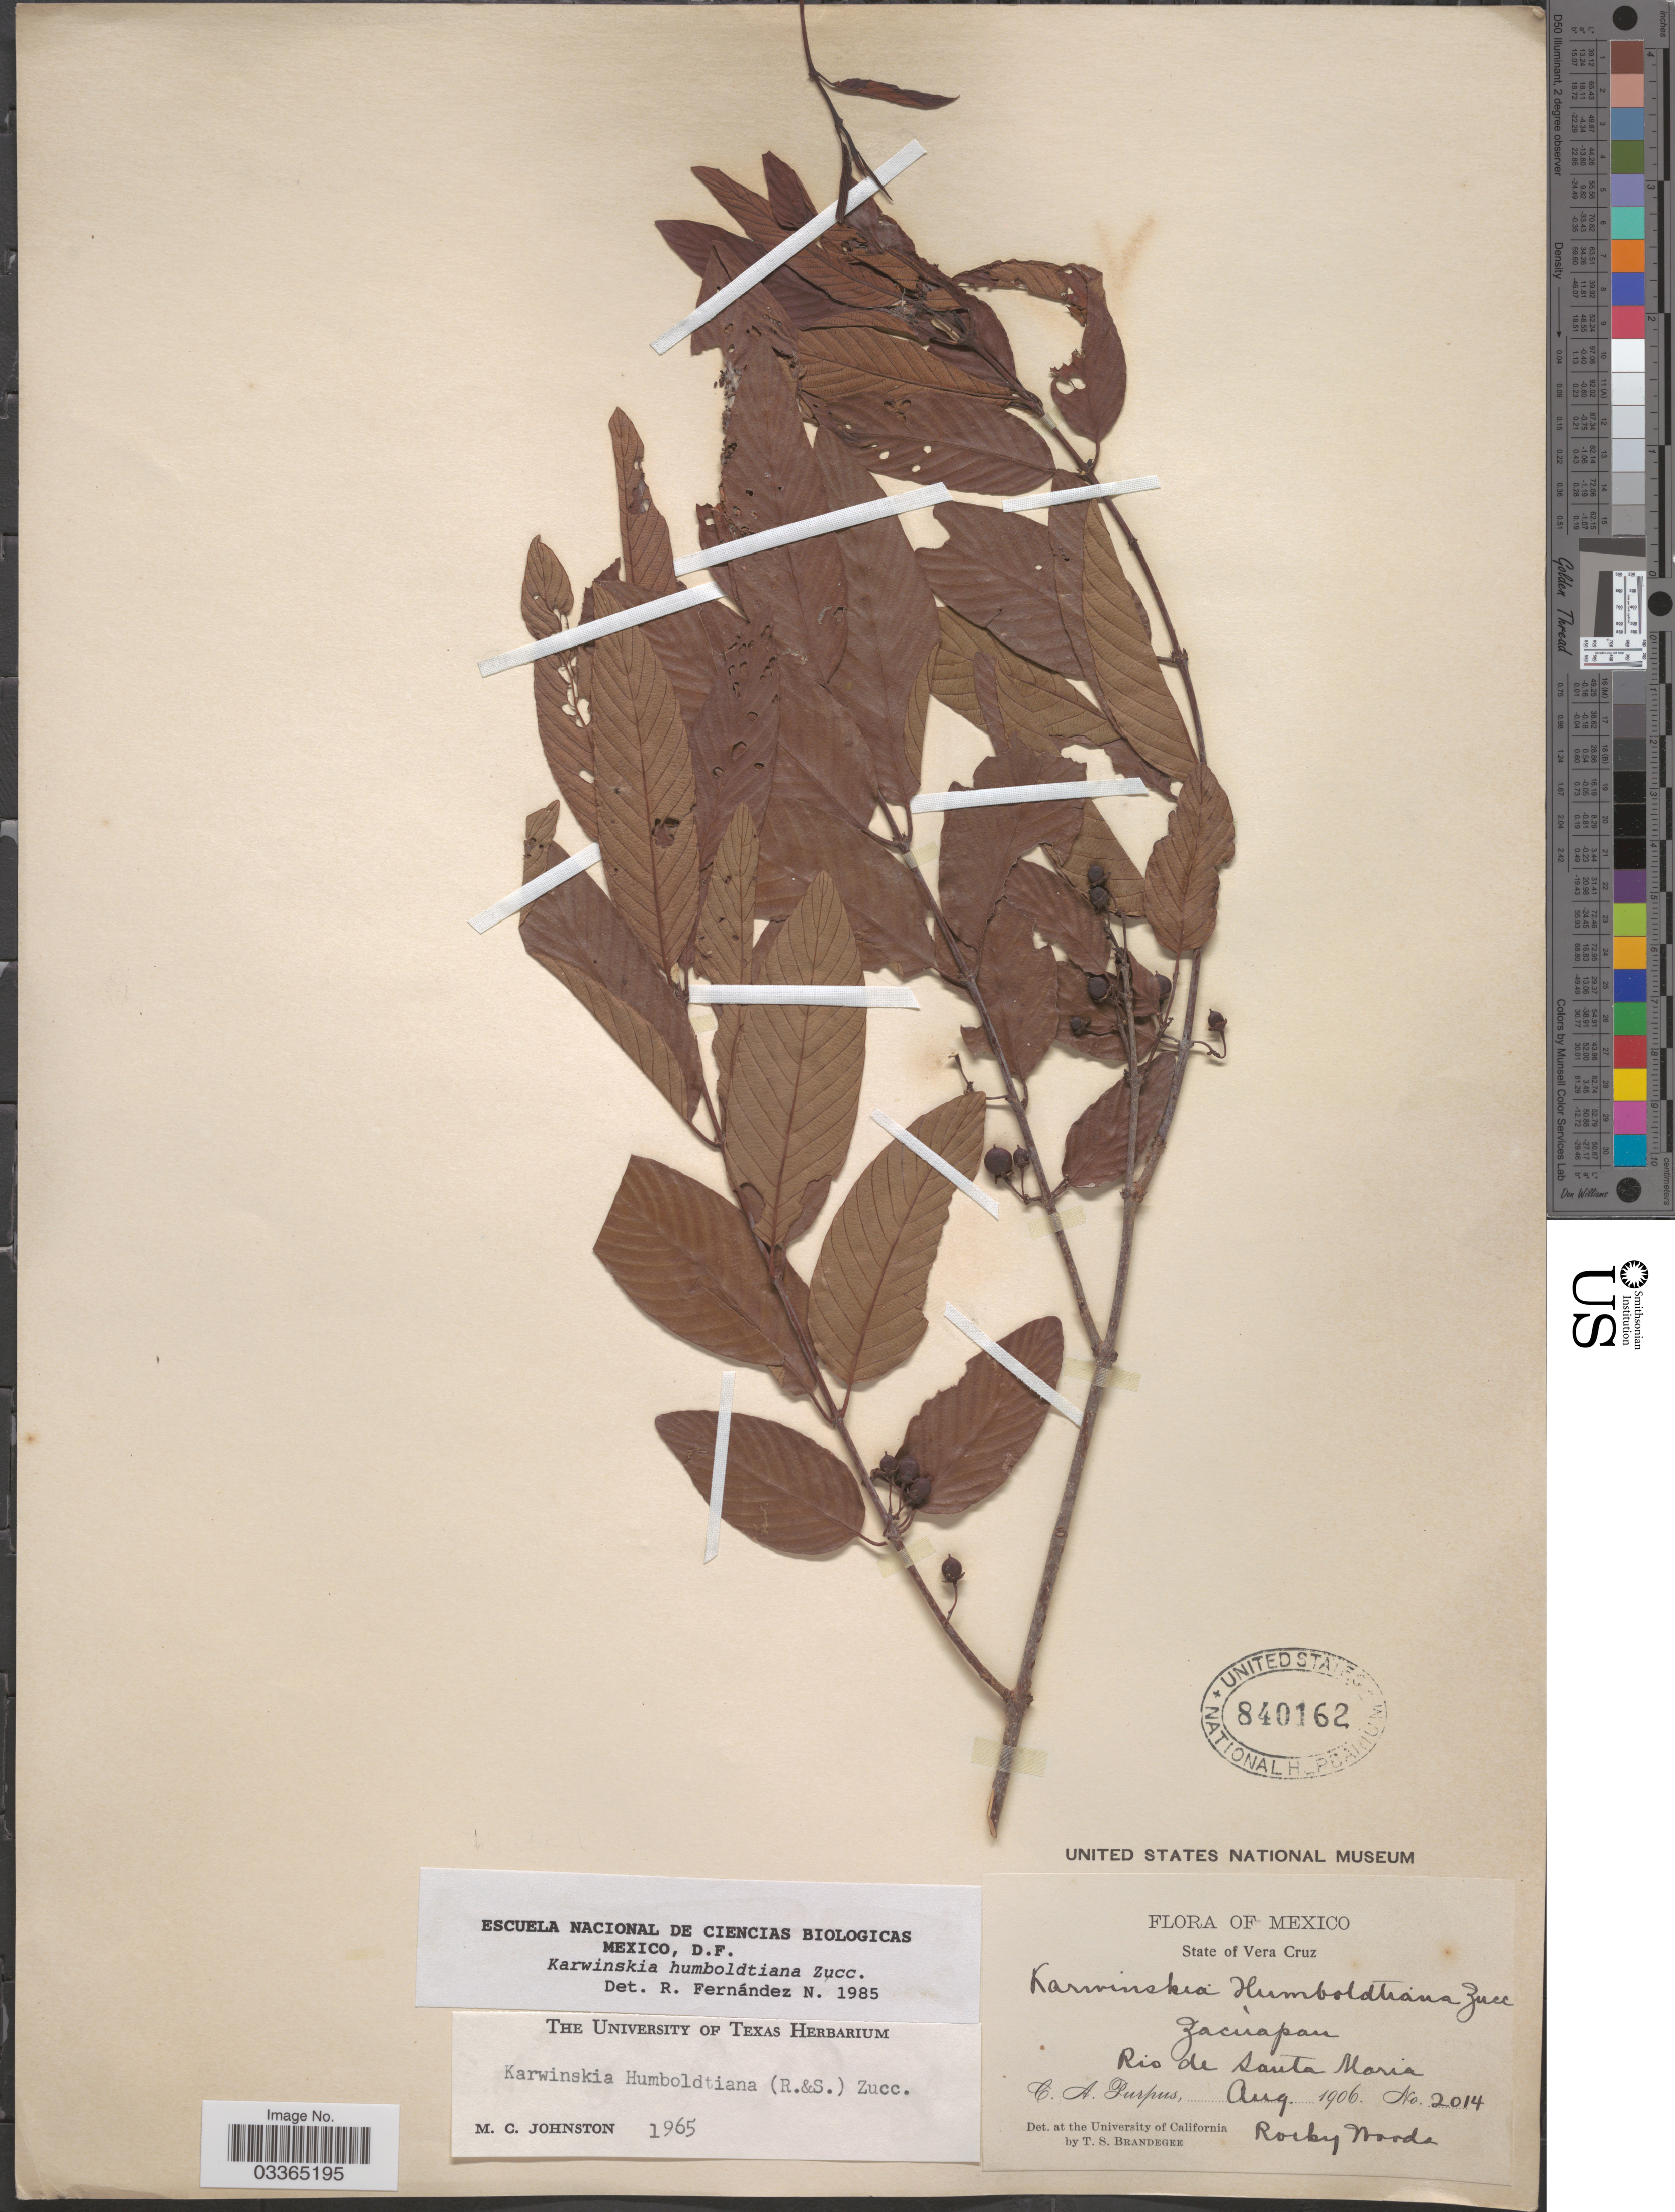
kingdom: Plantae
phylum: Tracheophyta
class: Magnoliopsida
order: Rosales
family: Rhamnaceae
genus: Karwinskia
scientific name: Karwinskia humboldtiana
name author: (Schult.) Zucc.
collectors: C. A. Purpus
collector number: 2014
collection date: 1906-08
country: Mexico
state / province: Veracruz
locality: State of Vera Cruz. Zacùapan. Rio de Santa Maria.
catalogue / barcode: US 840162